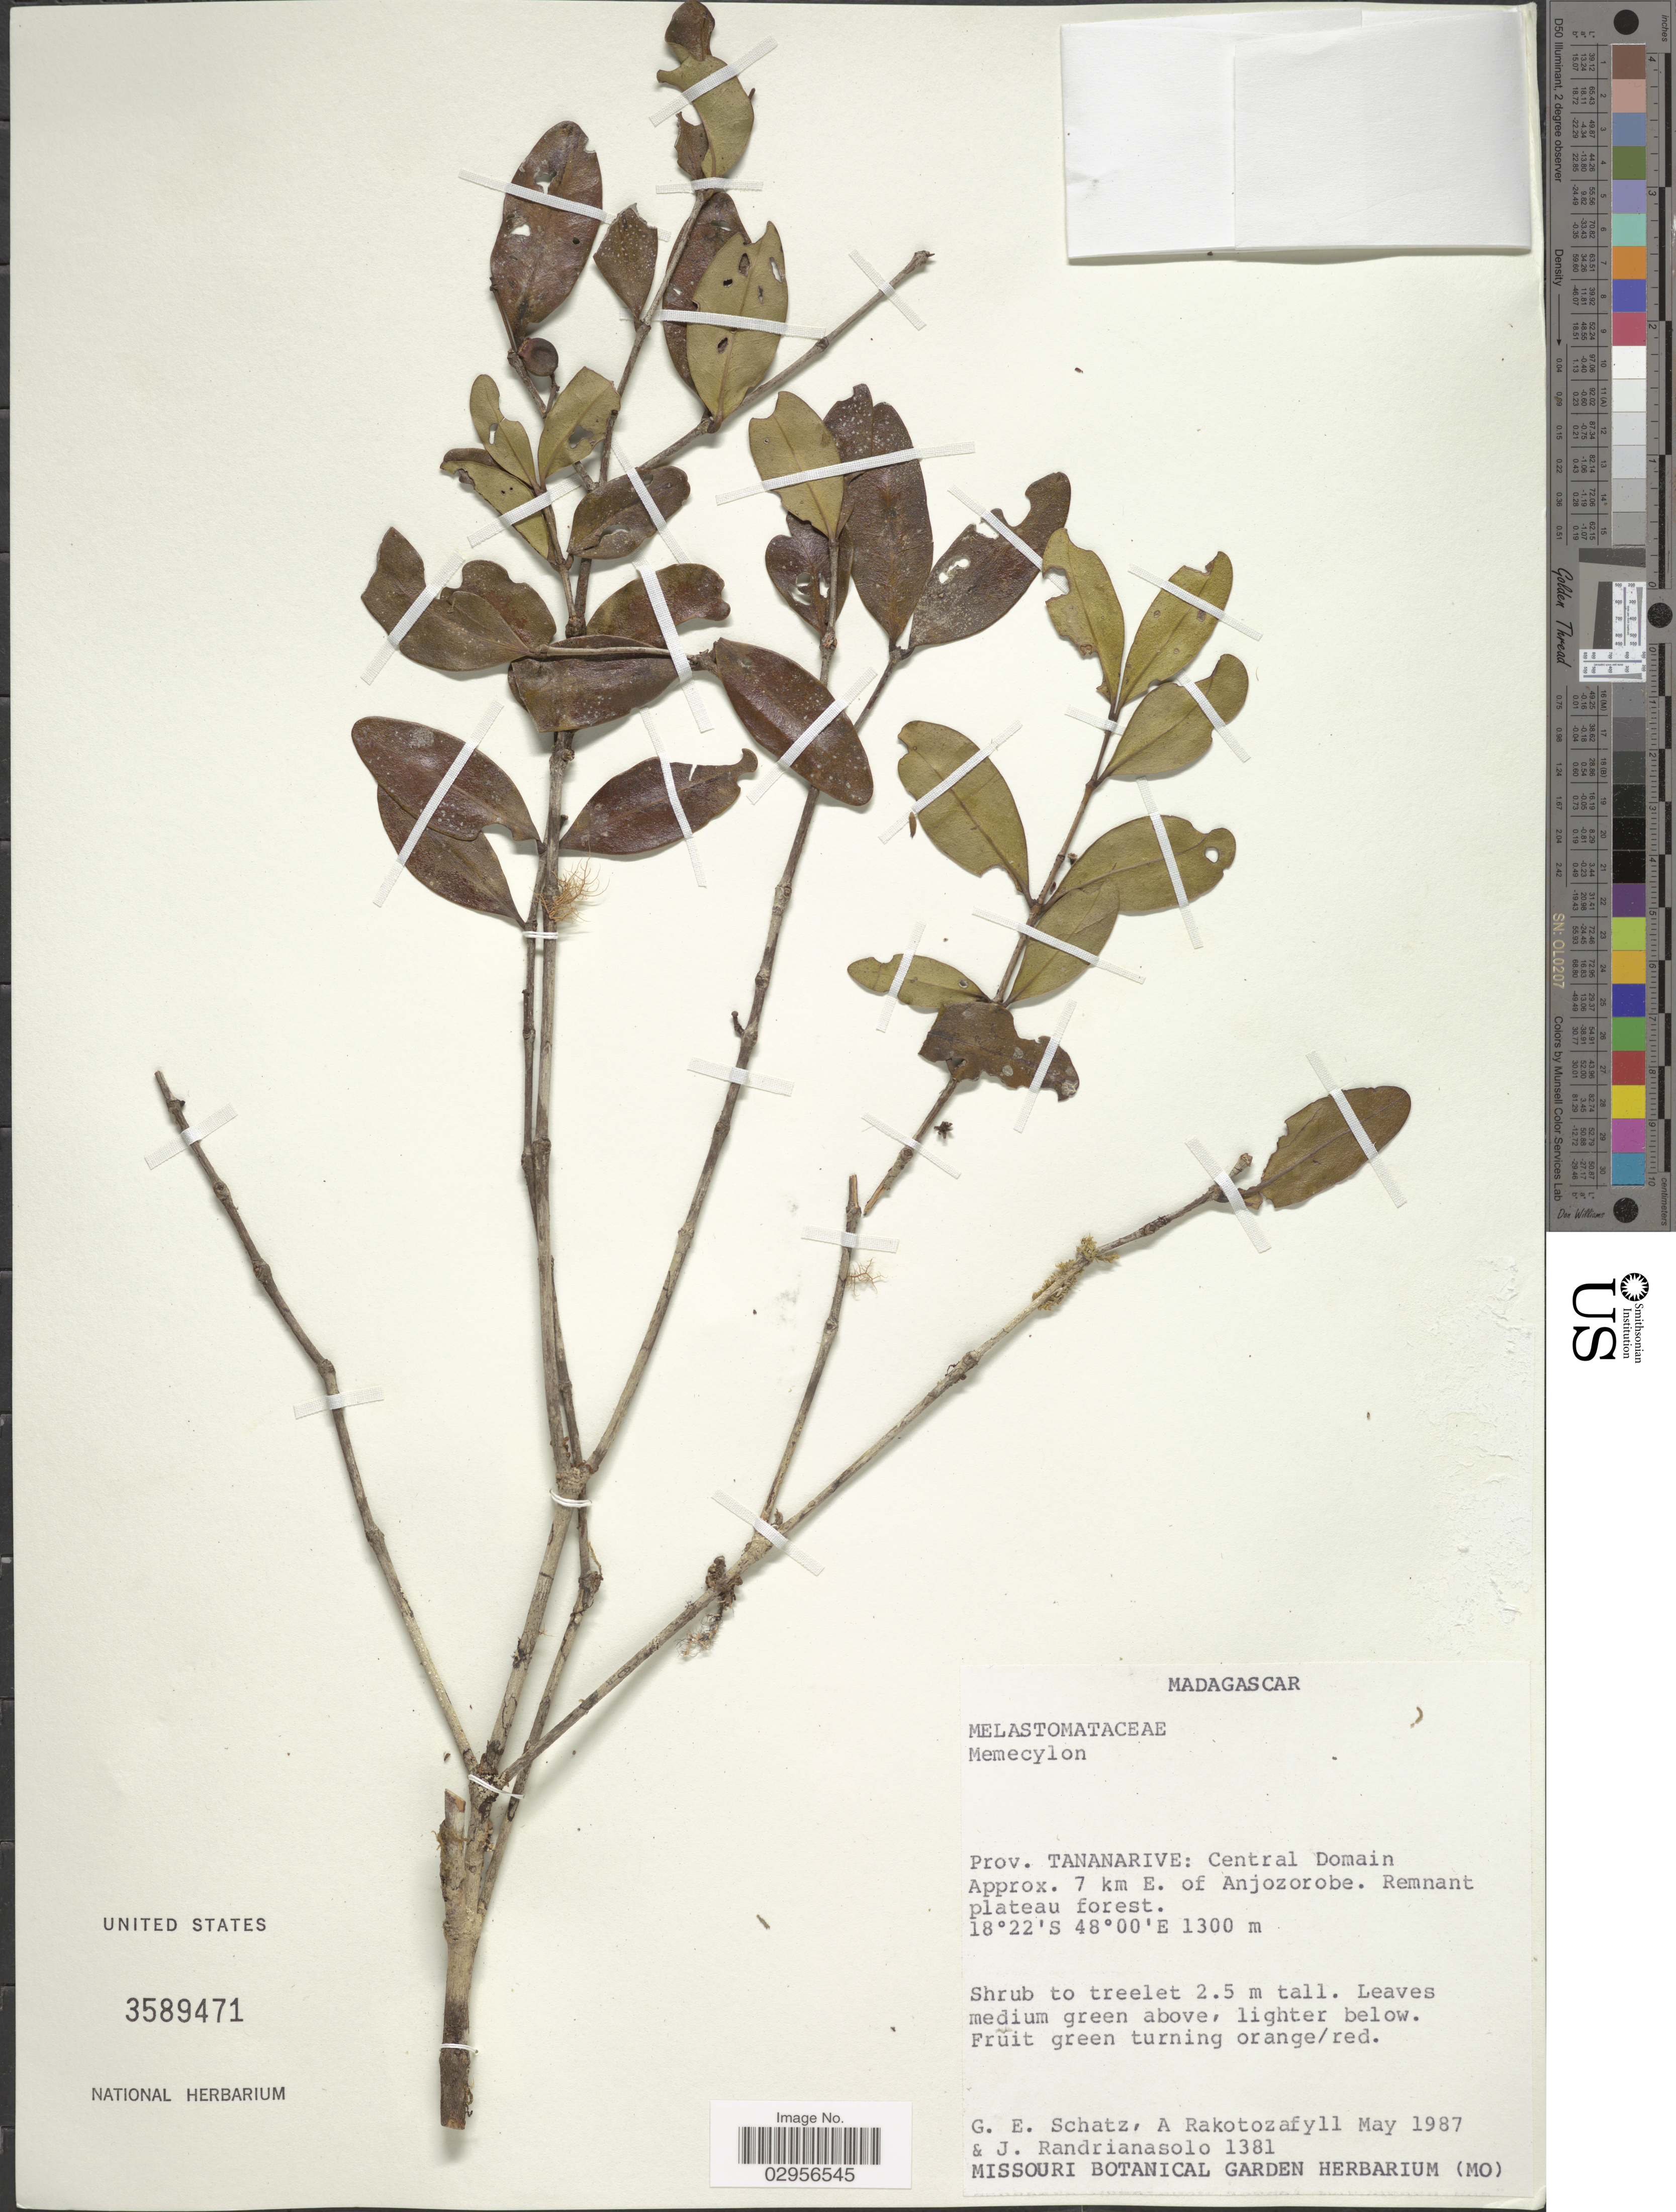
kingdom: Plantae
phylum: Tracheophyta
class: Magnoliopsida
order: Myrtales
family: Melastomataceae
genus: Memecylon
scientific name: Memecylon sp.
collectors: G. Schatz, A. Rakotozafyll & J. Randrianasolo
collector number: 1381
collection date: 1987-05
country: Madagascar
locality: Prov. Tananarive: Central Domain Approx. 7 km E. of Anjozorobe.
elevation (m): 1300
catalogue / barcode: US 3589471